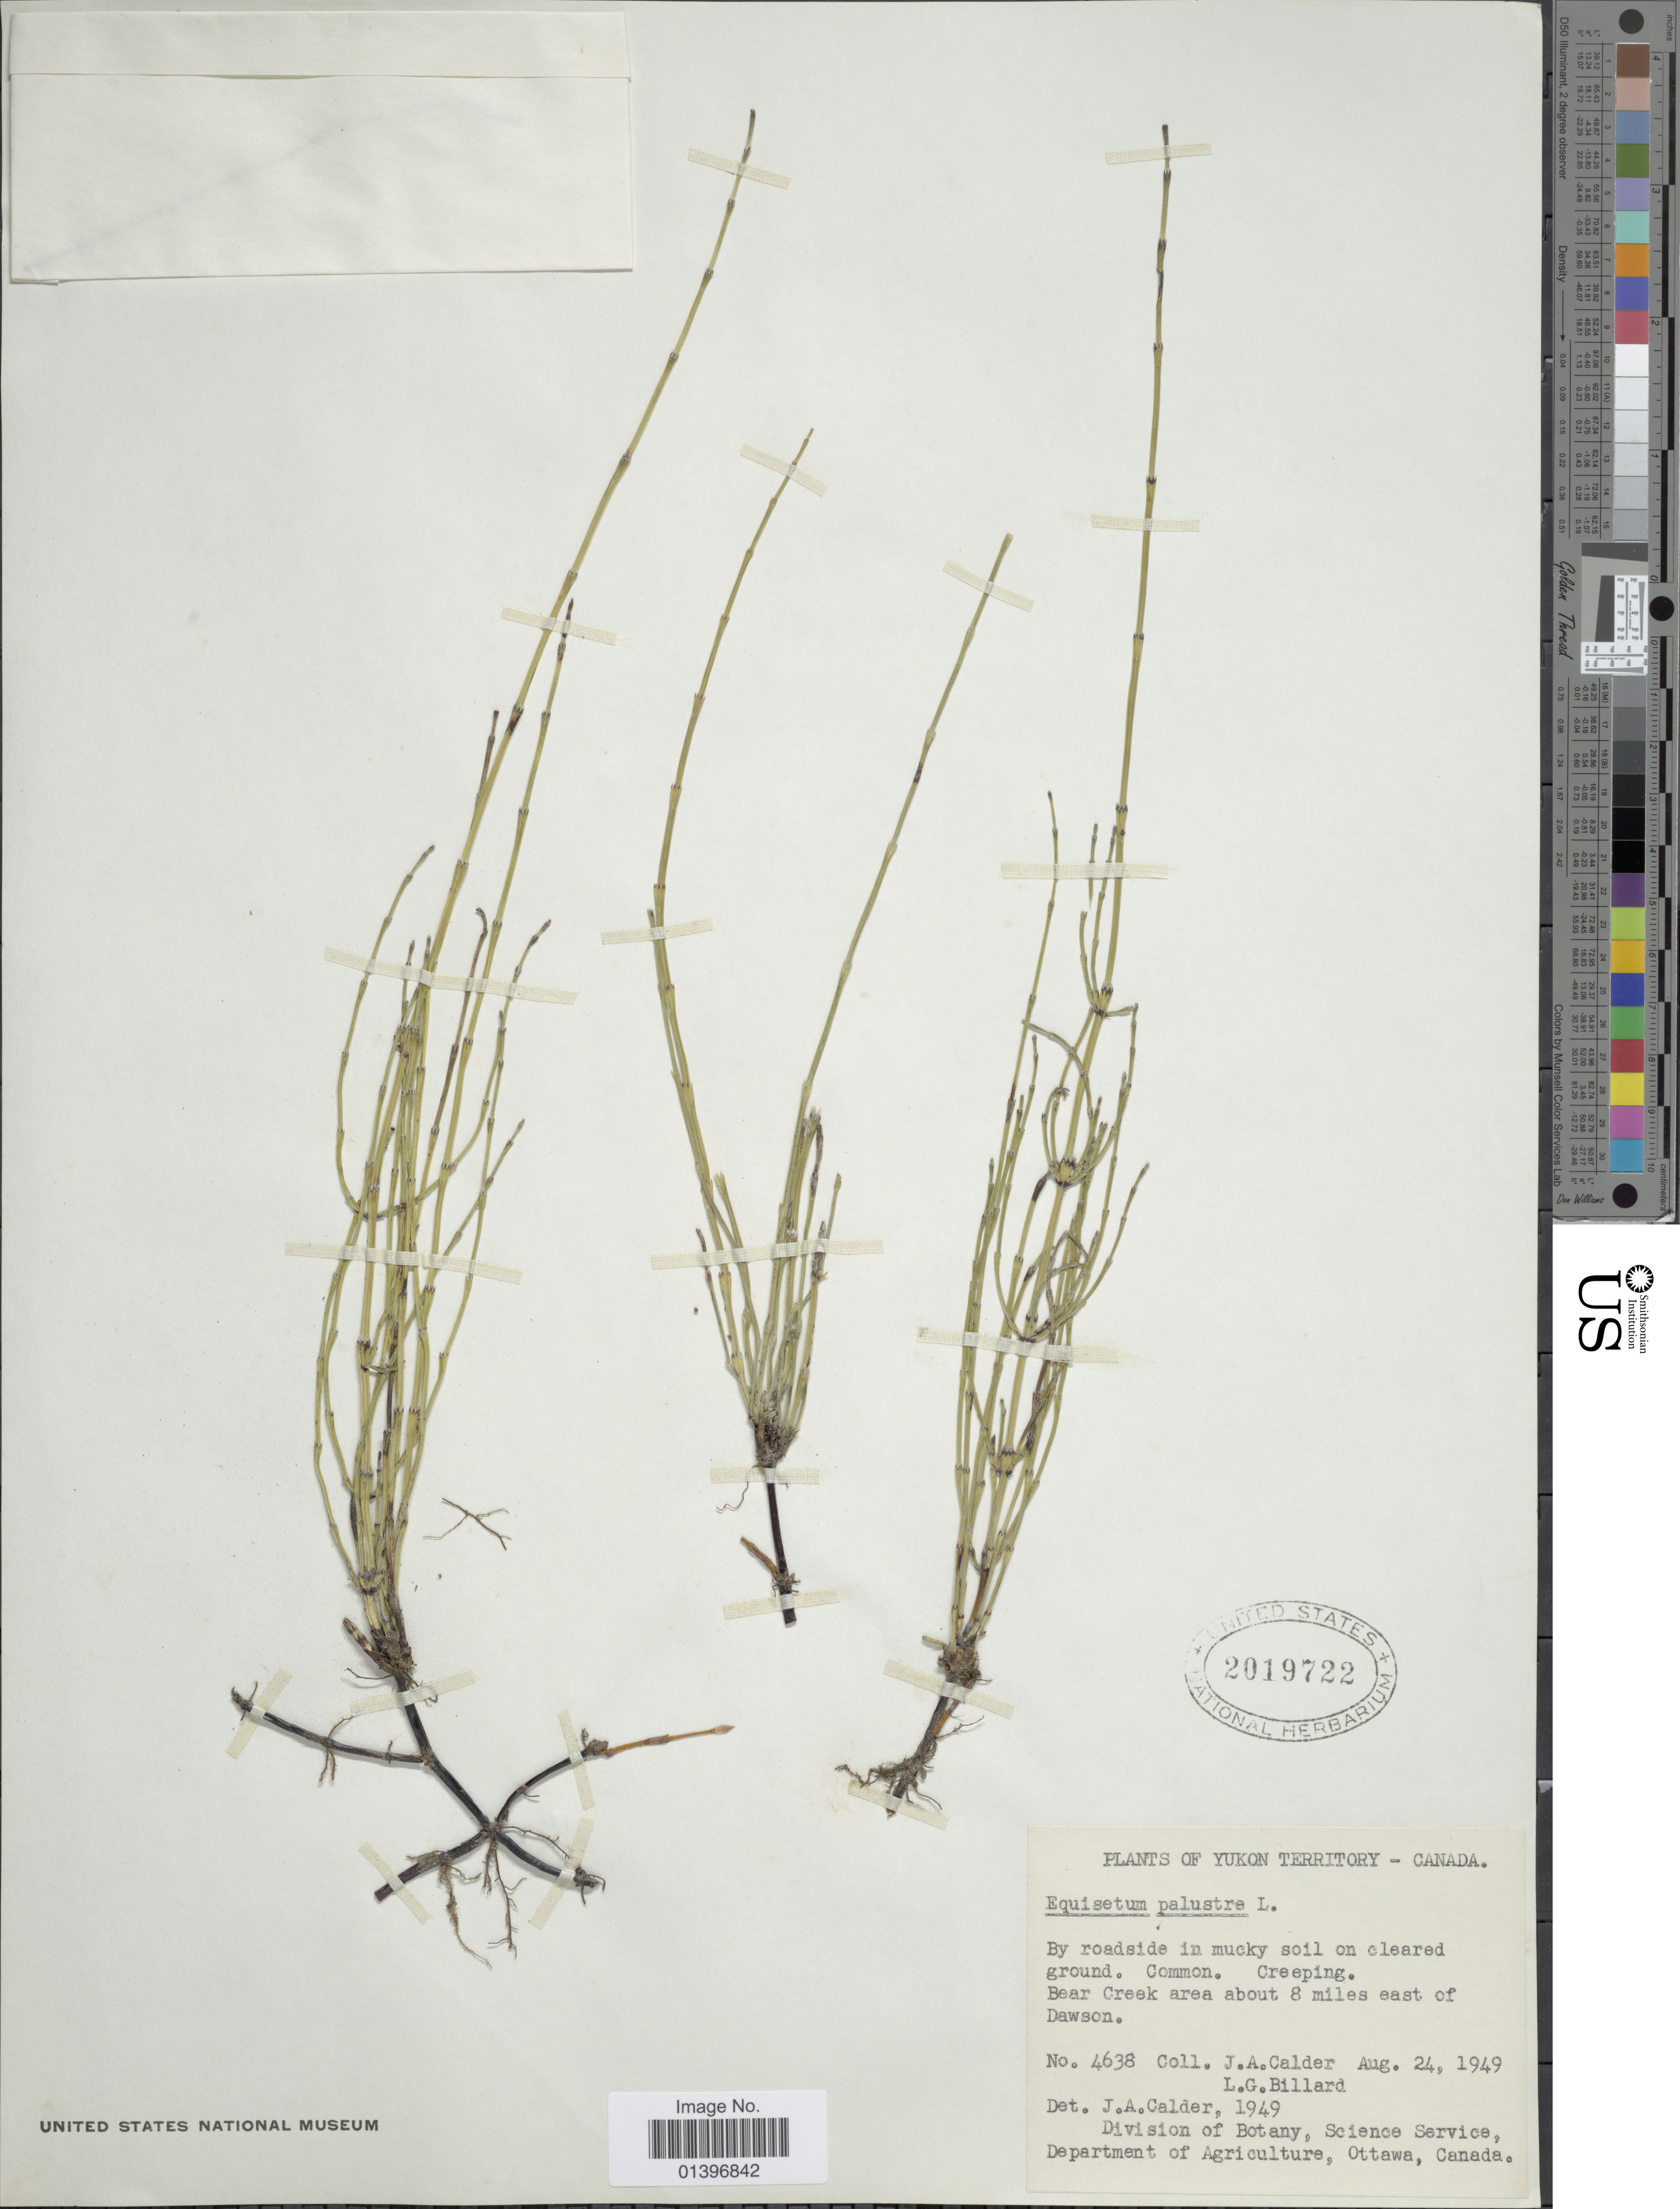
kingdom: Plantae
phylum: Tracheophyta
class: Polypodiopsida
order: Equisetales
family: Equisetaceae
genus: Equisetum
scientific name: Equisetum palustre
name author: L.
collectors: J. A. Calder & L. Billard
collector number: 4638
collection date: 1949-08-24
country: Canada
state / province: Yukon Territory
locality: Bear Creek area about 8 miles east of Dawson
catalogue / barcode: US 2019722